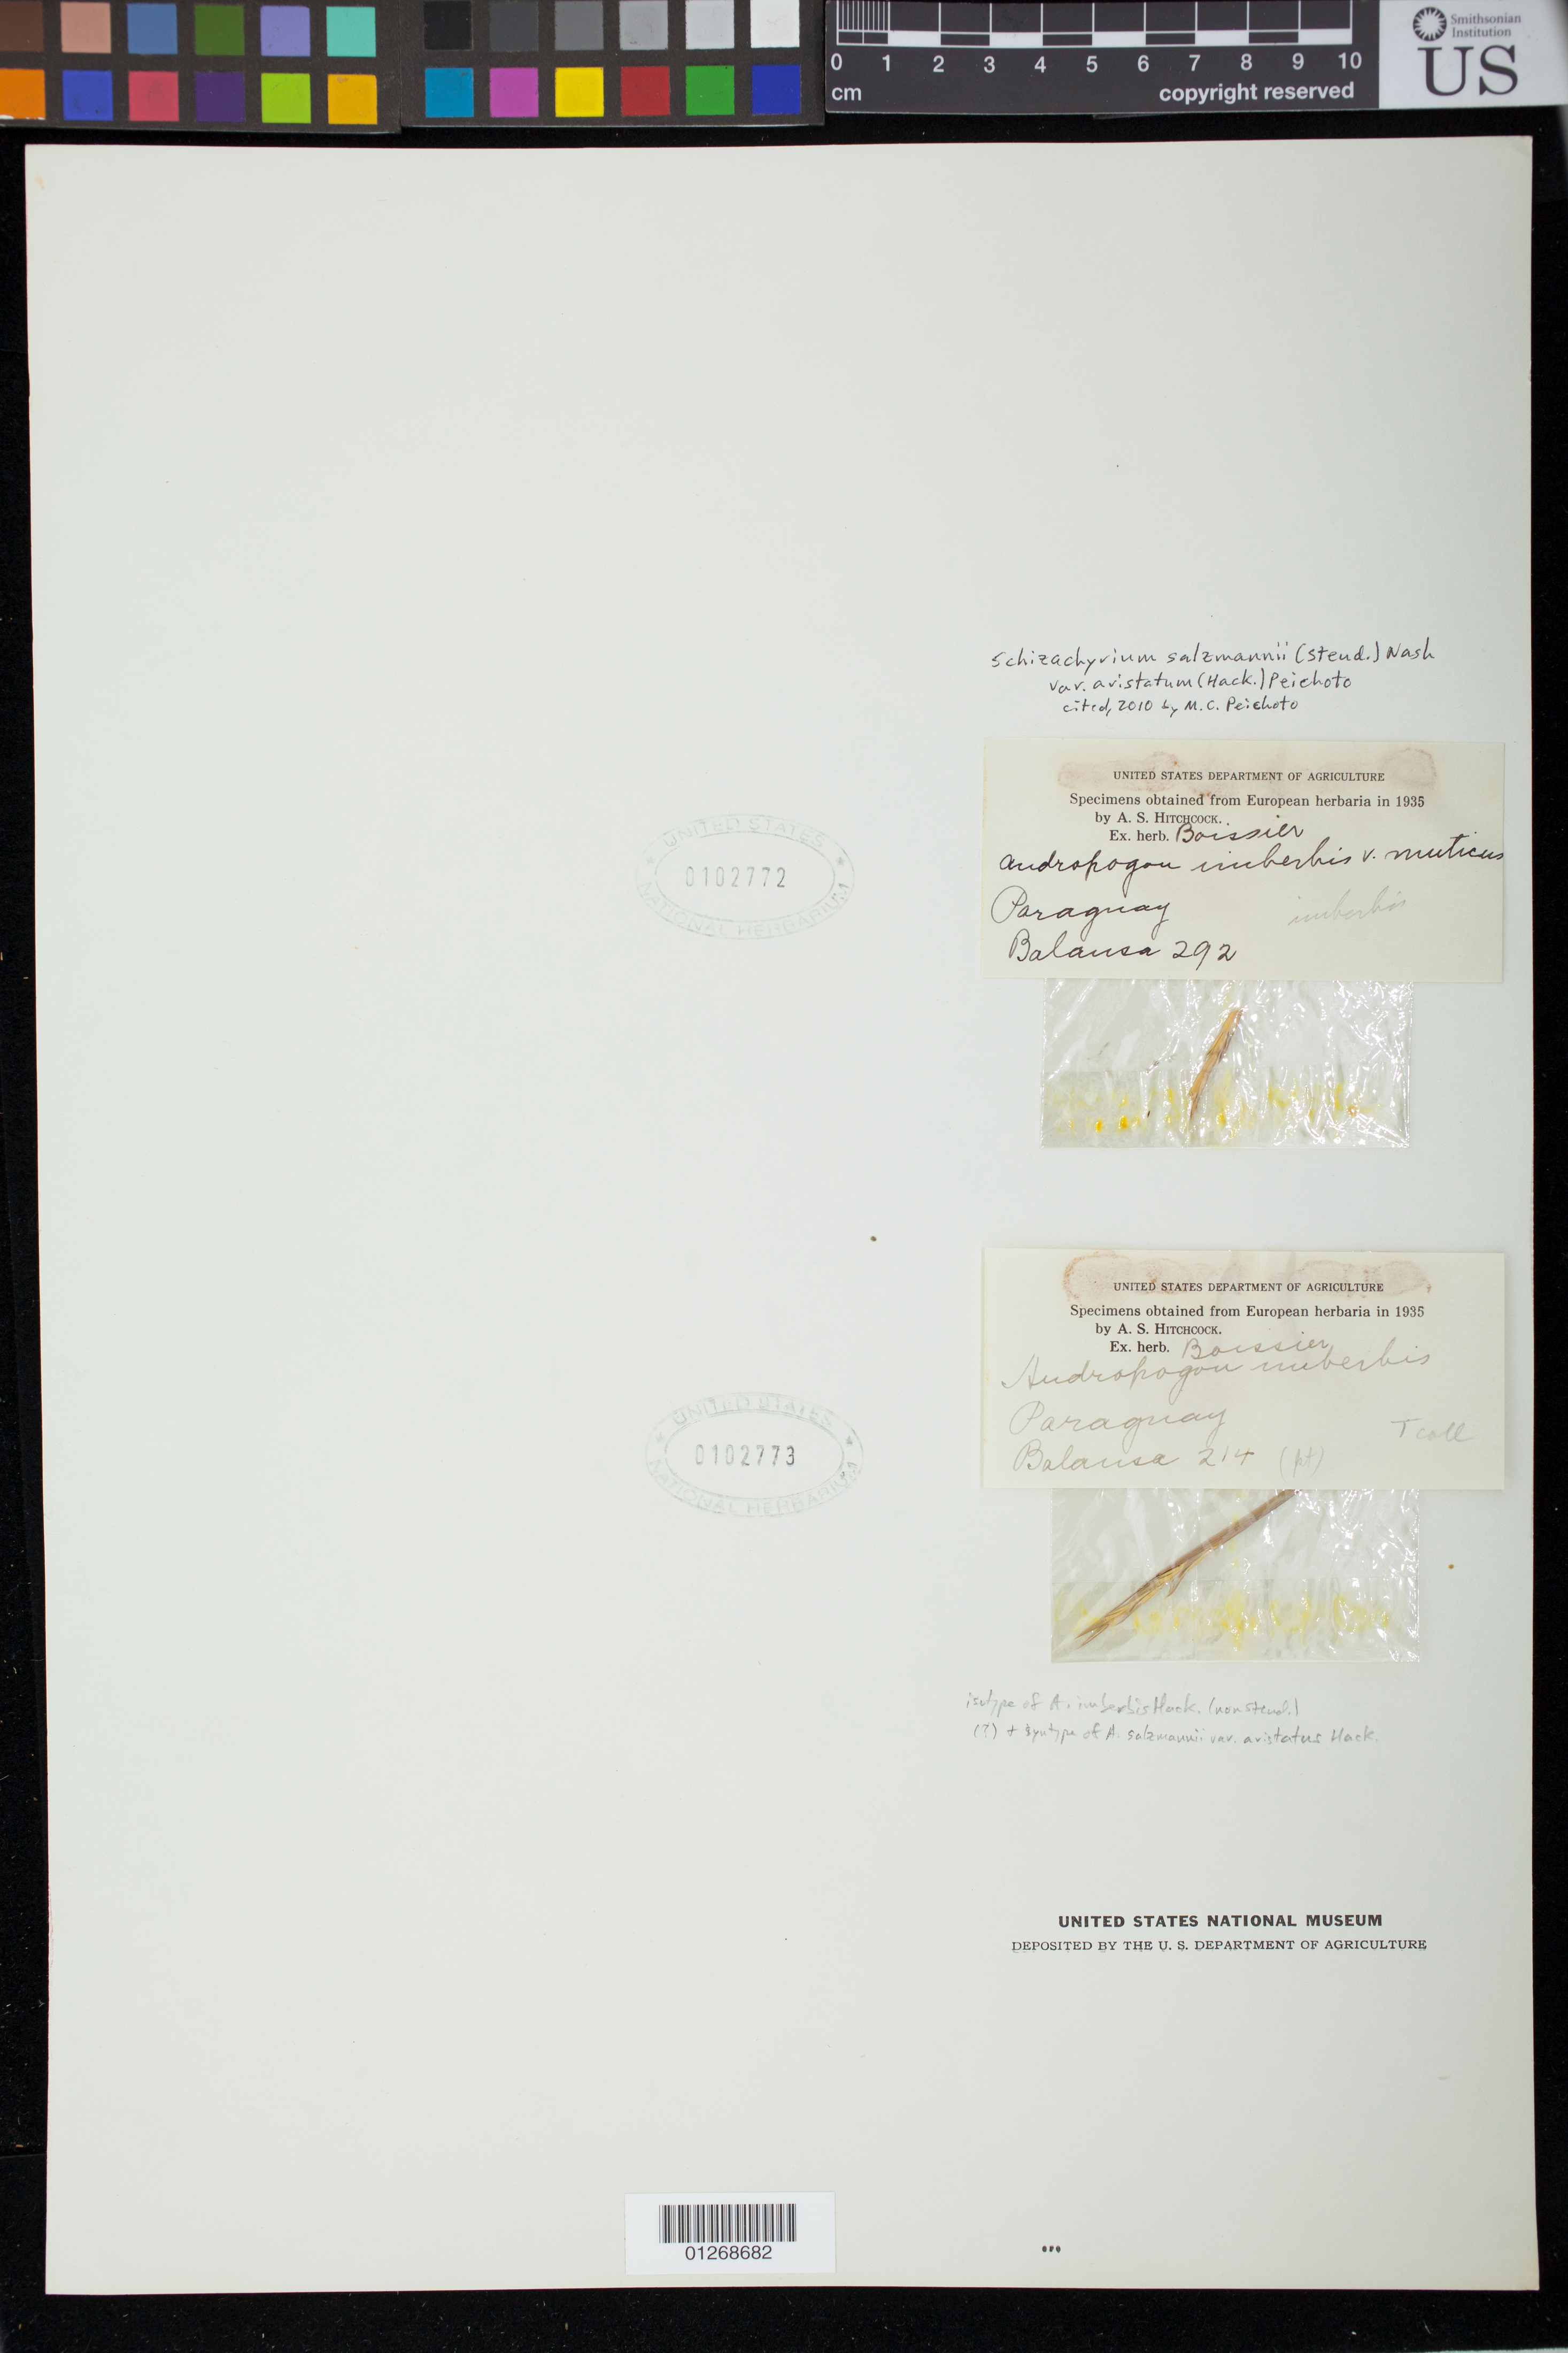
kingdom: Plantae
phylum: Tracheophyta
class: Liliopsida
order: Poales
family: Poaceae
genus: Andropogon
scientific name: Andropogon imberbis Hack., nom. illeg.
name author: Hack.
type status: Isotype; Type Collection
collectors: B. Balansa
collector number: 214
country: Paraguay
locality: Cerro Peron.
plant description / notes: Fragmentary material of type specimen ex herb. Boissier. Also mounted on sheet is Balansa 292 (USNH 102772), a type of Andropogon imberbis var. muticus Hack.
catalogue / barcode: US 102773